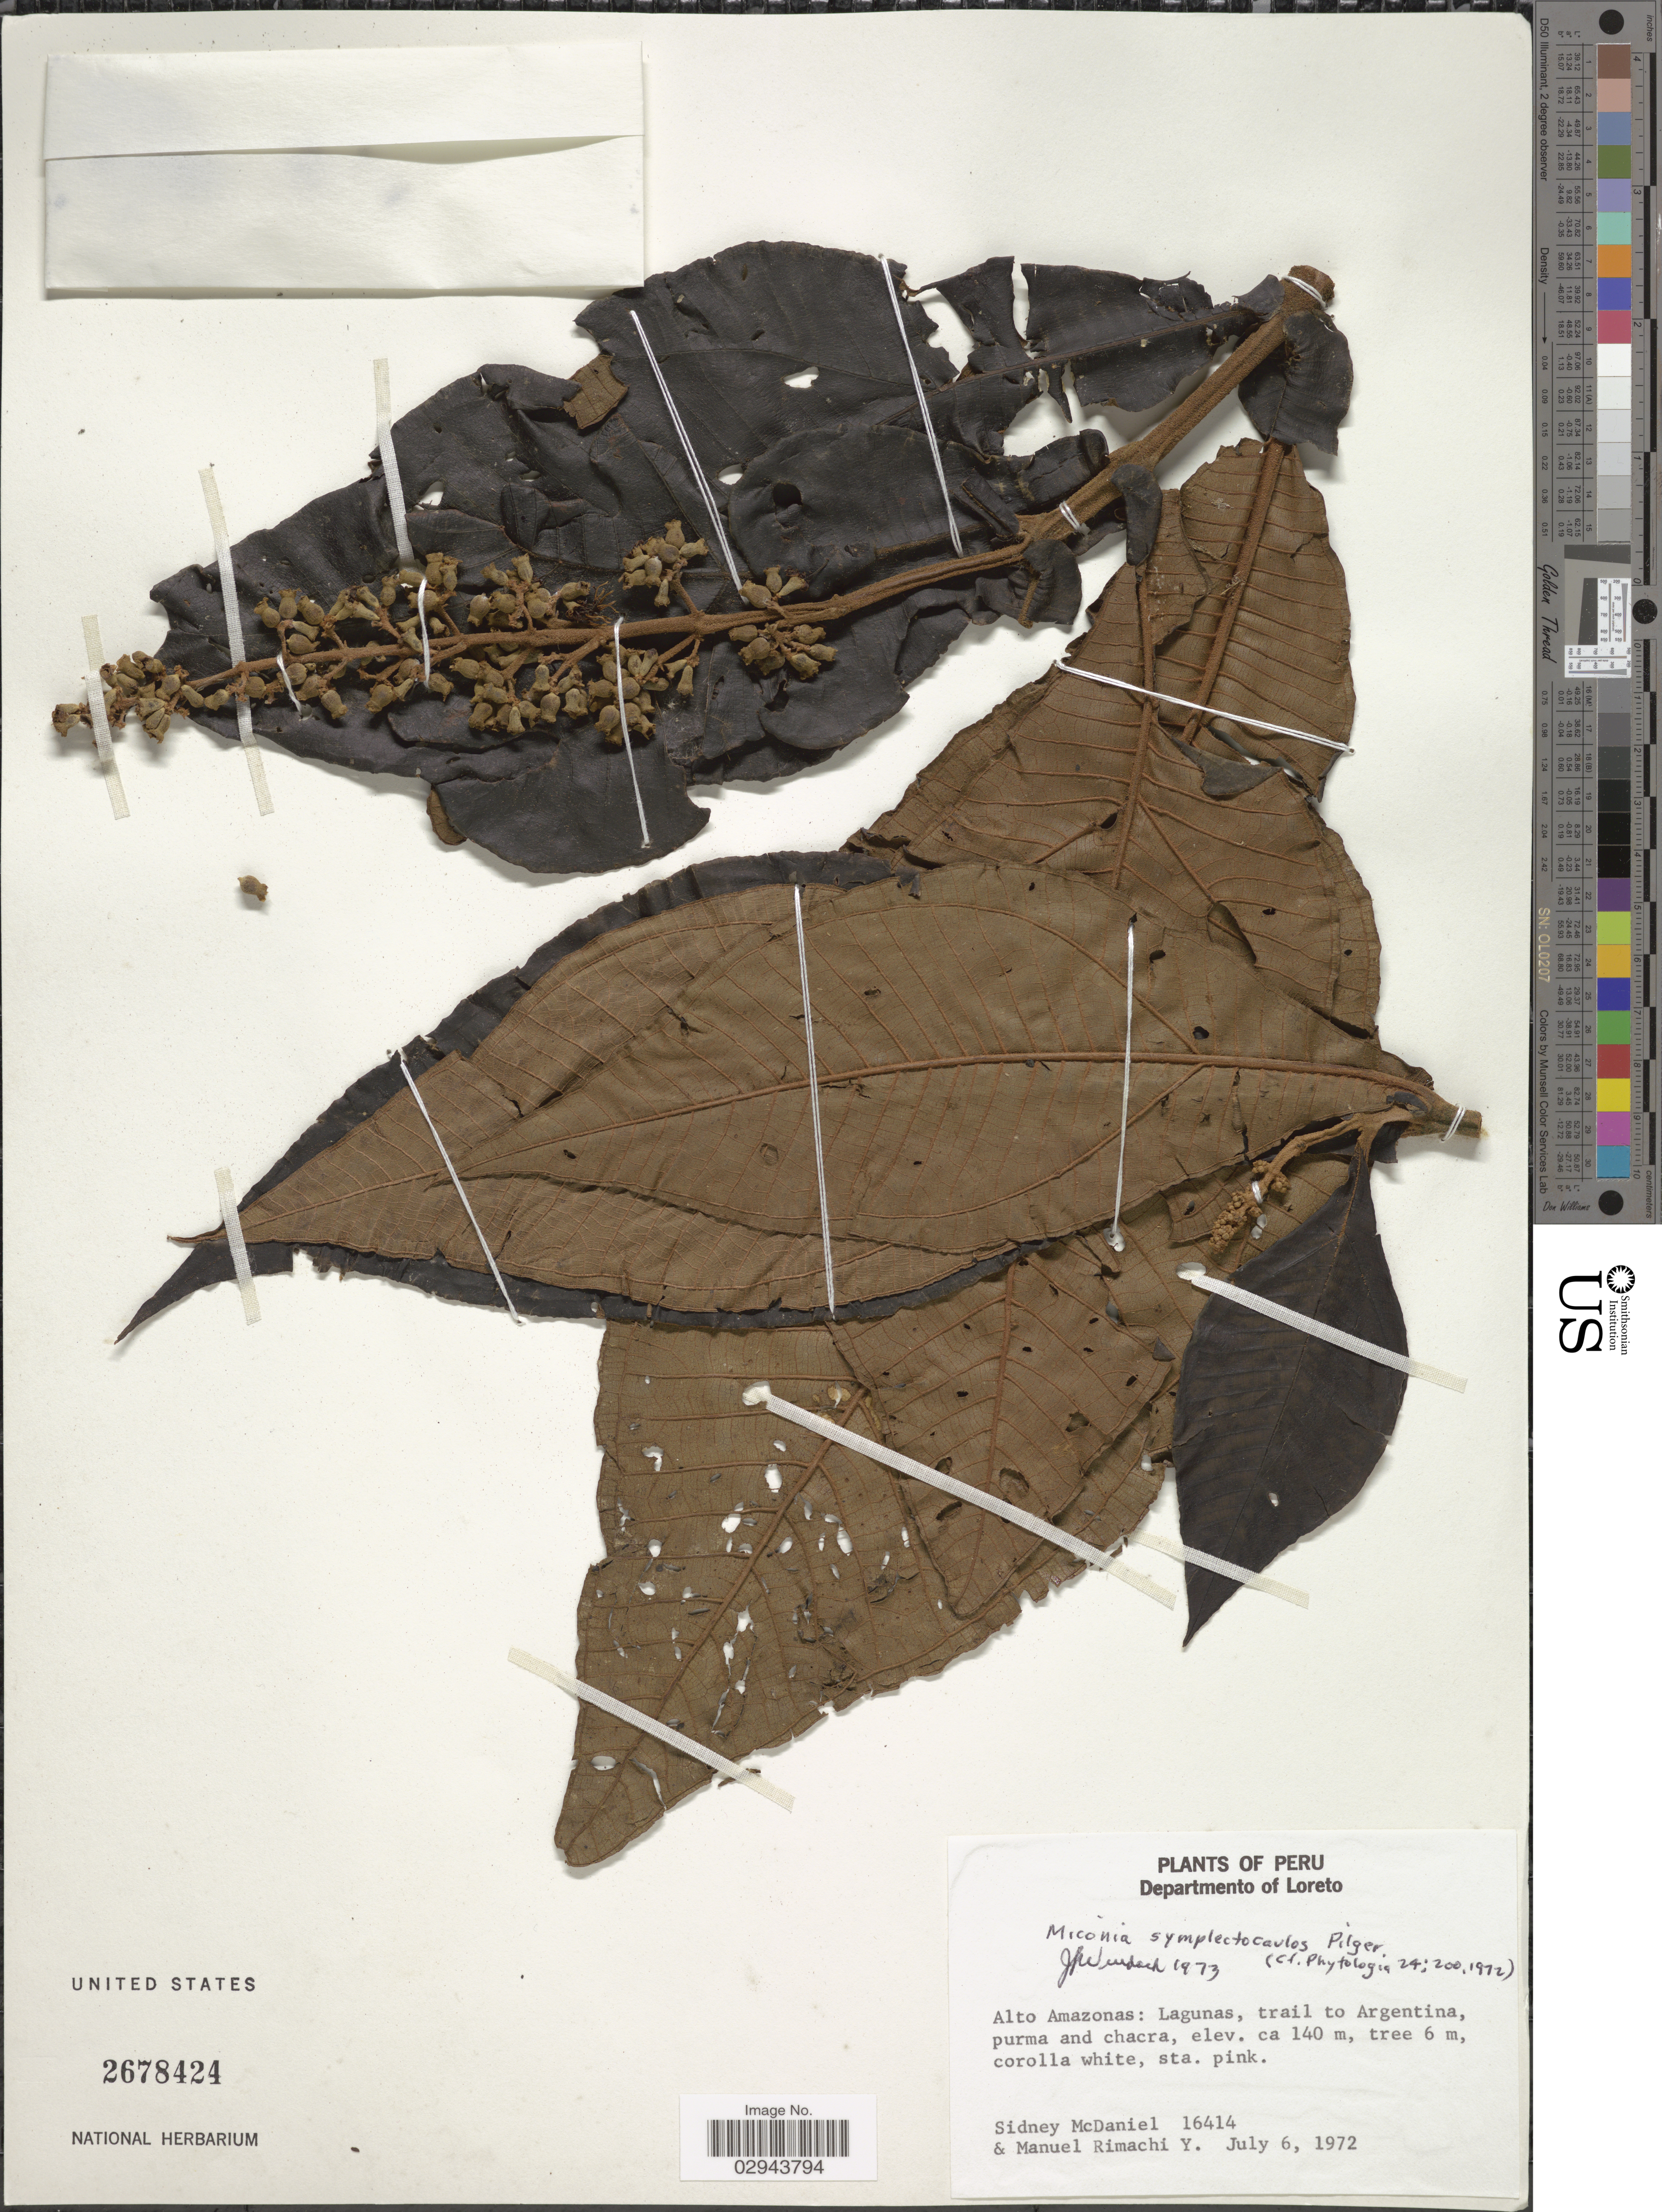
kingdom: Plantae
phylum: Tracheophyta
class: Magnoliopsida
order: Myrtales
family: Melastomataceae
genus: Miconia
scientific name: Miconia symplectocaulos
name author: Pilg.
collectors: S. McDaniel & M. Rimachi Y.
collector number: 16414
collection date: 1972-07-06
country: Peru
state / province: Loreto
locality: Departmento of Loreto. Alto Amazonas: Lagunas, trail to Argentina.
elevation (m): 140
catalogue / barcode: US 2678424